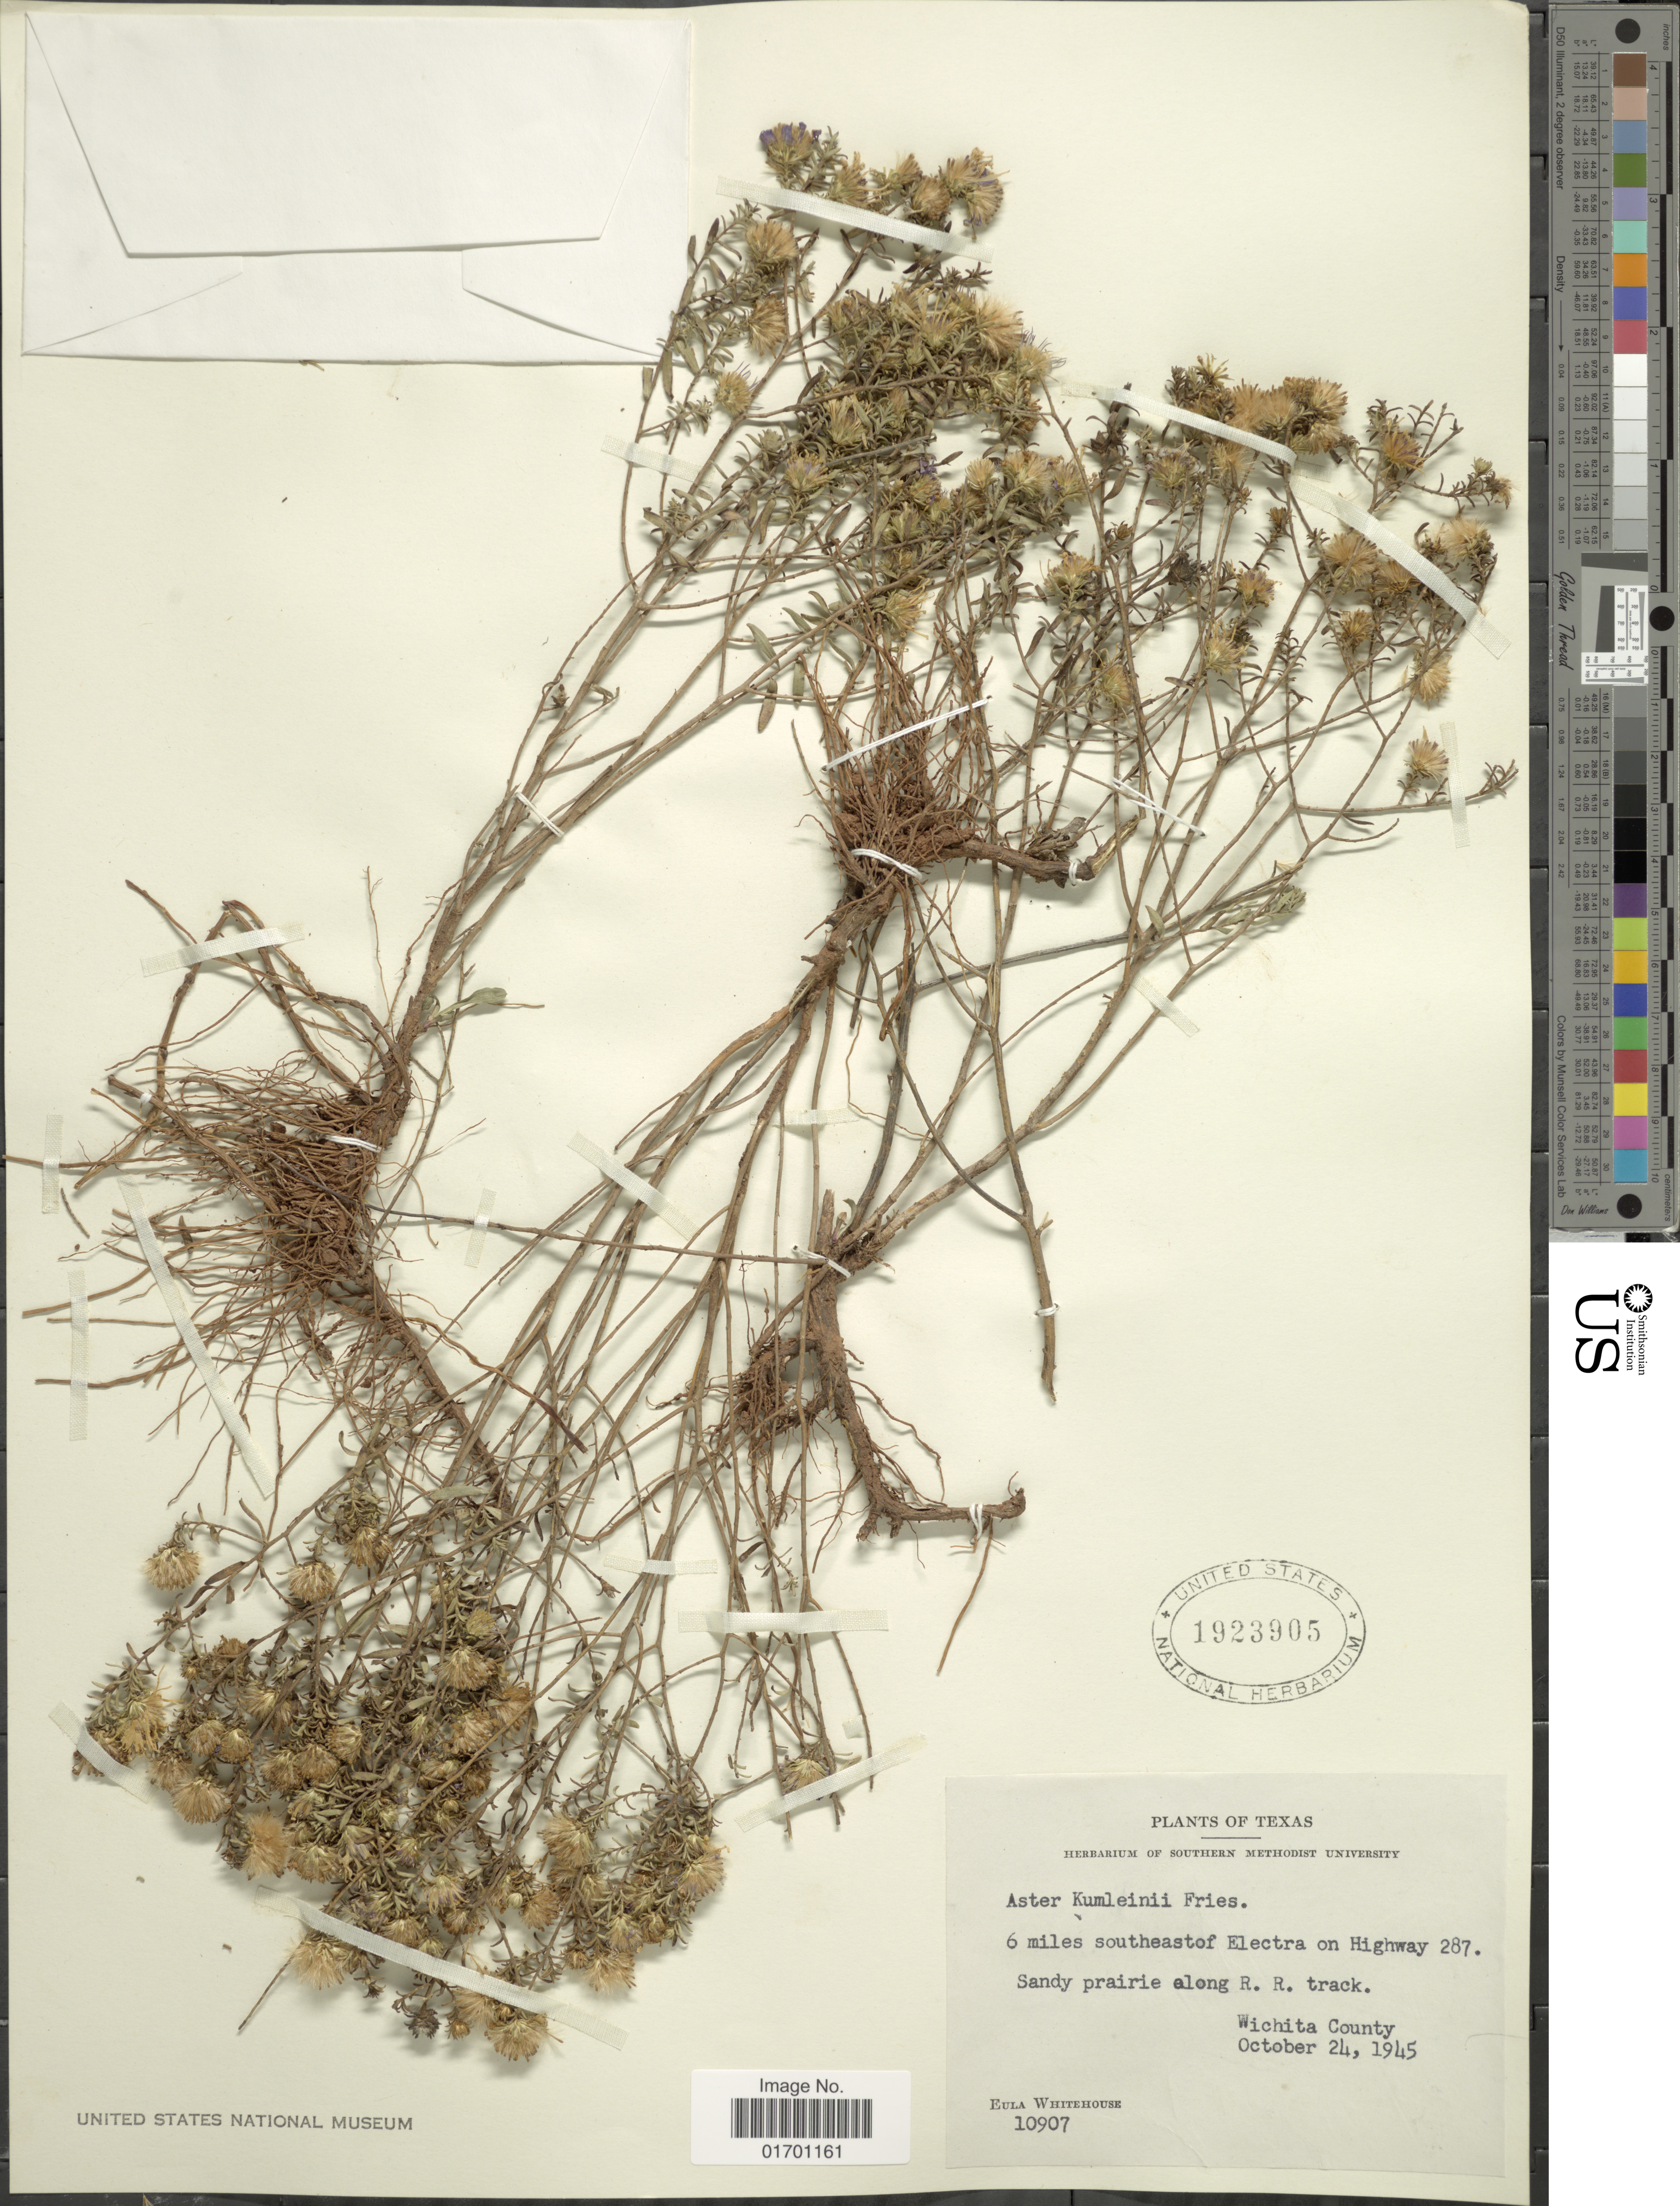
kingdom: Plantae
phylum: Tracheophyta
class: Magnoliopsida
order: Asterales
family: Asteraceae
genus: Symphyotrichum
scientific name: Symphyotrichum oblongifolium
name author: (Nutt.) G.L. Nesom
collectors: E. Whitehouse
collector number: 10907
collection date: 1945-10-24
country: United States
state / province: Texas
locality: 6 miles southeast of Electra on Hughway 287. Sandy prairie along R. R. Track.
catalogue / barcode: US 1923905